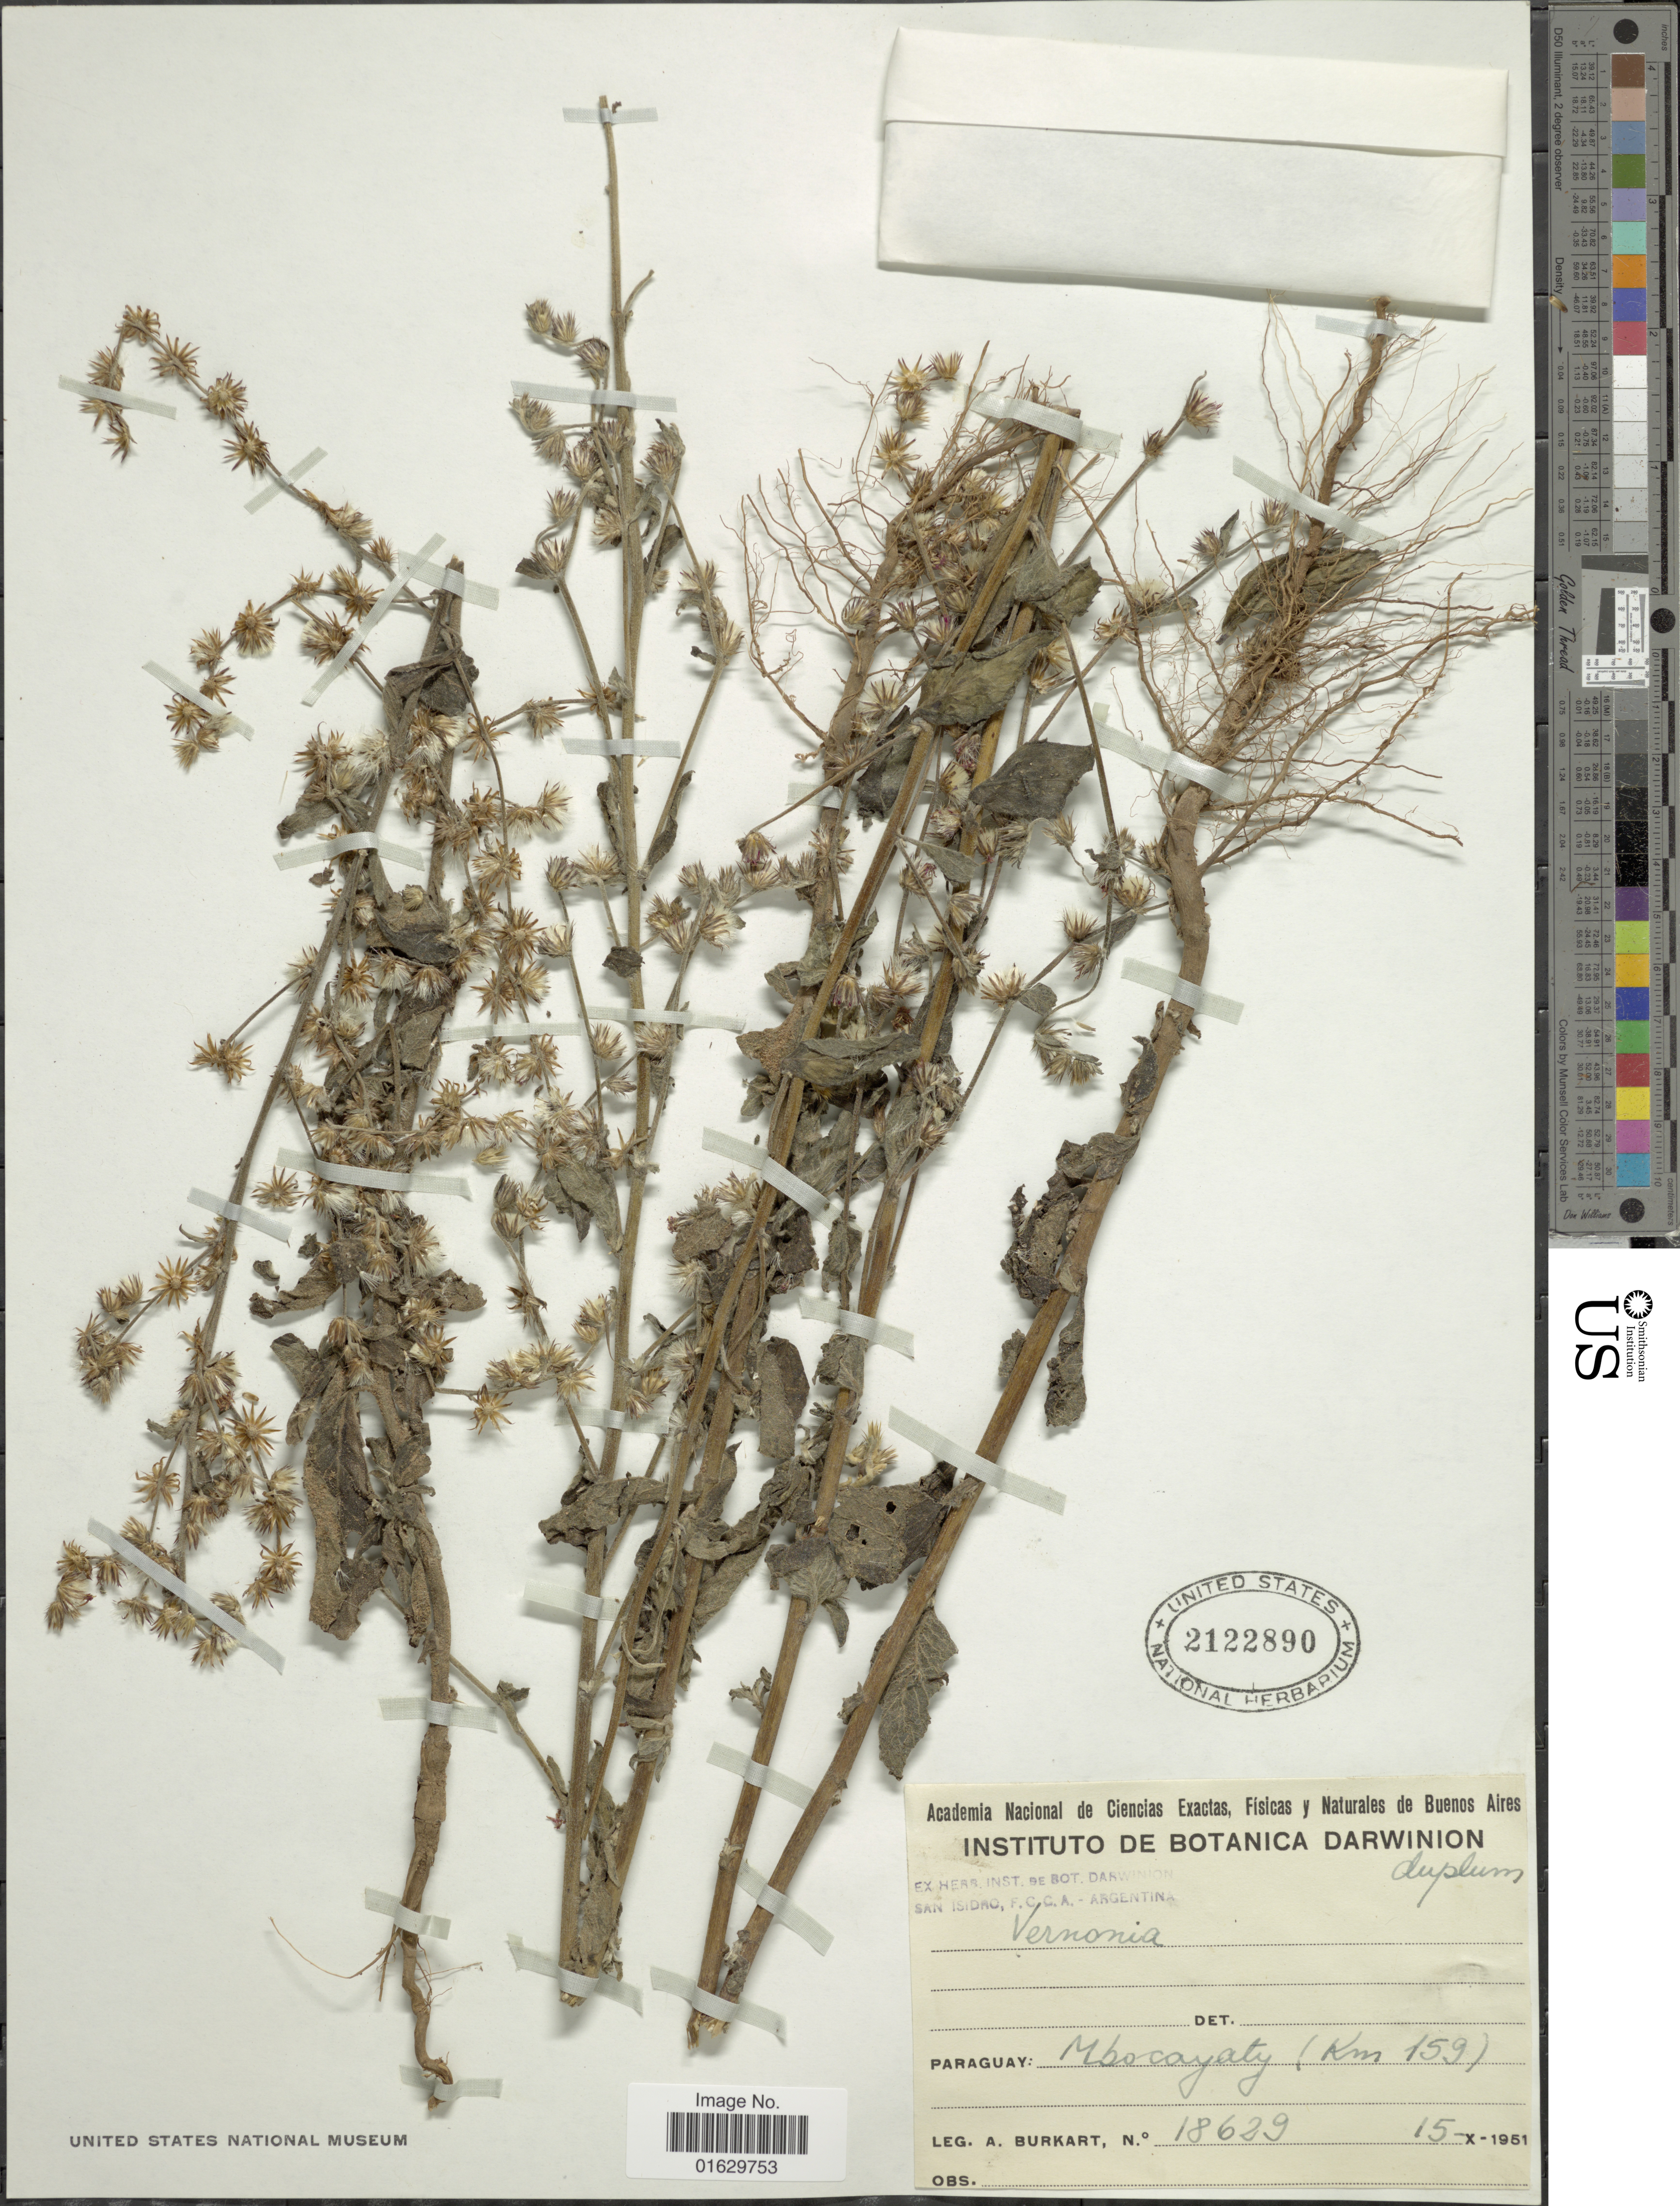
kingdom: Plantae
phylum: Tracheophyta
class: Magnoliopsida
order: Asterales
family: Asteraceae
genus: Lepidaploa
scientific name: Lepidaploa remotiflora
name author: (Rich.) H. Rob.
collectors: A. E. Burkart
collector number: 18629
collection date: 1951-10-15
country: Argentina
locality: Paraguay, Mbocayaty (Km 159)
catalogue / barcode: US 2122890